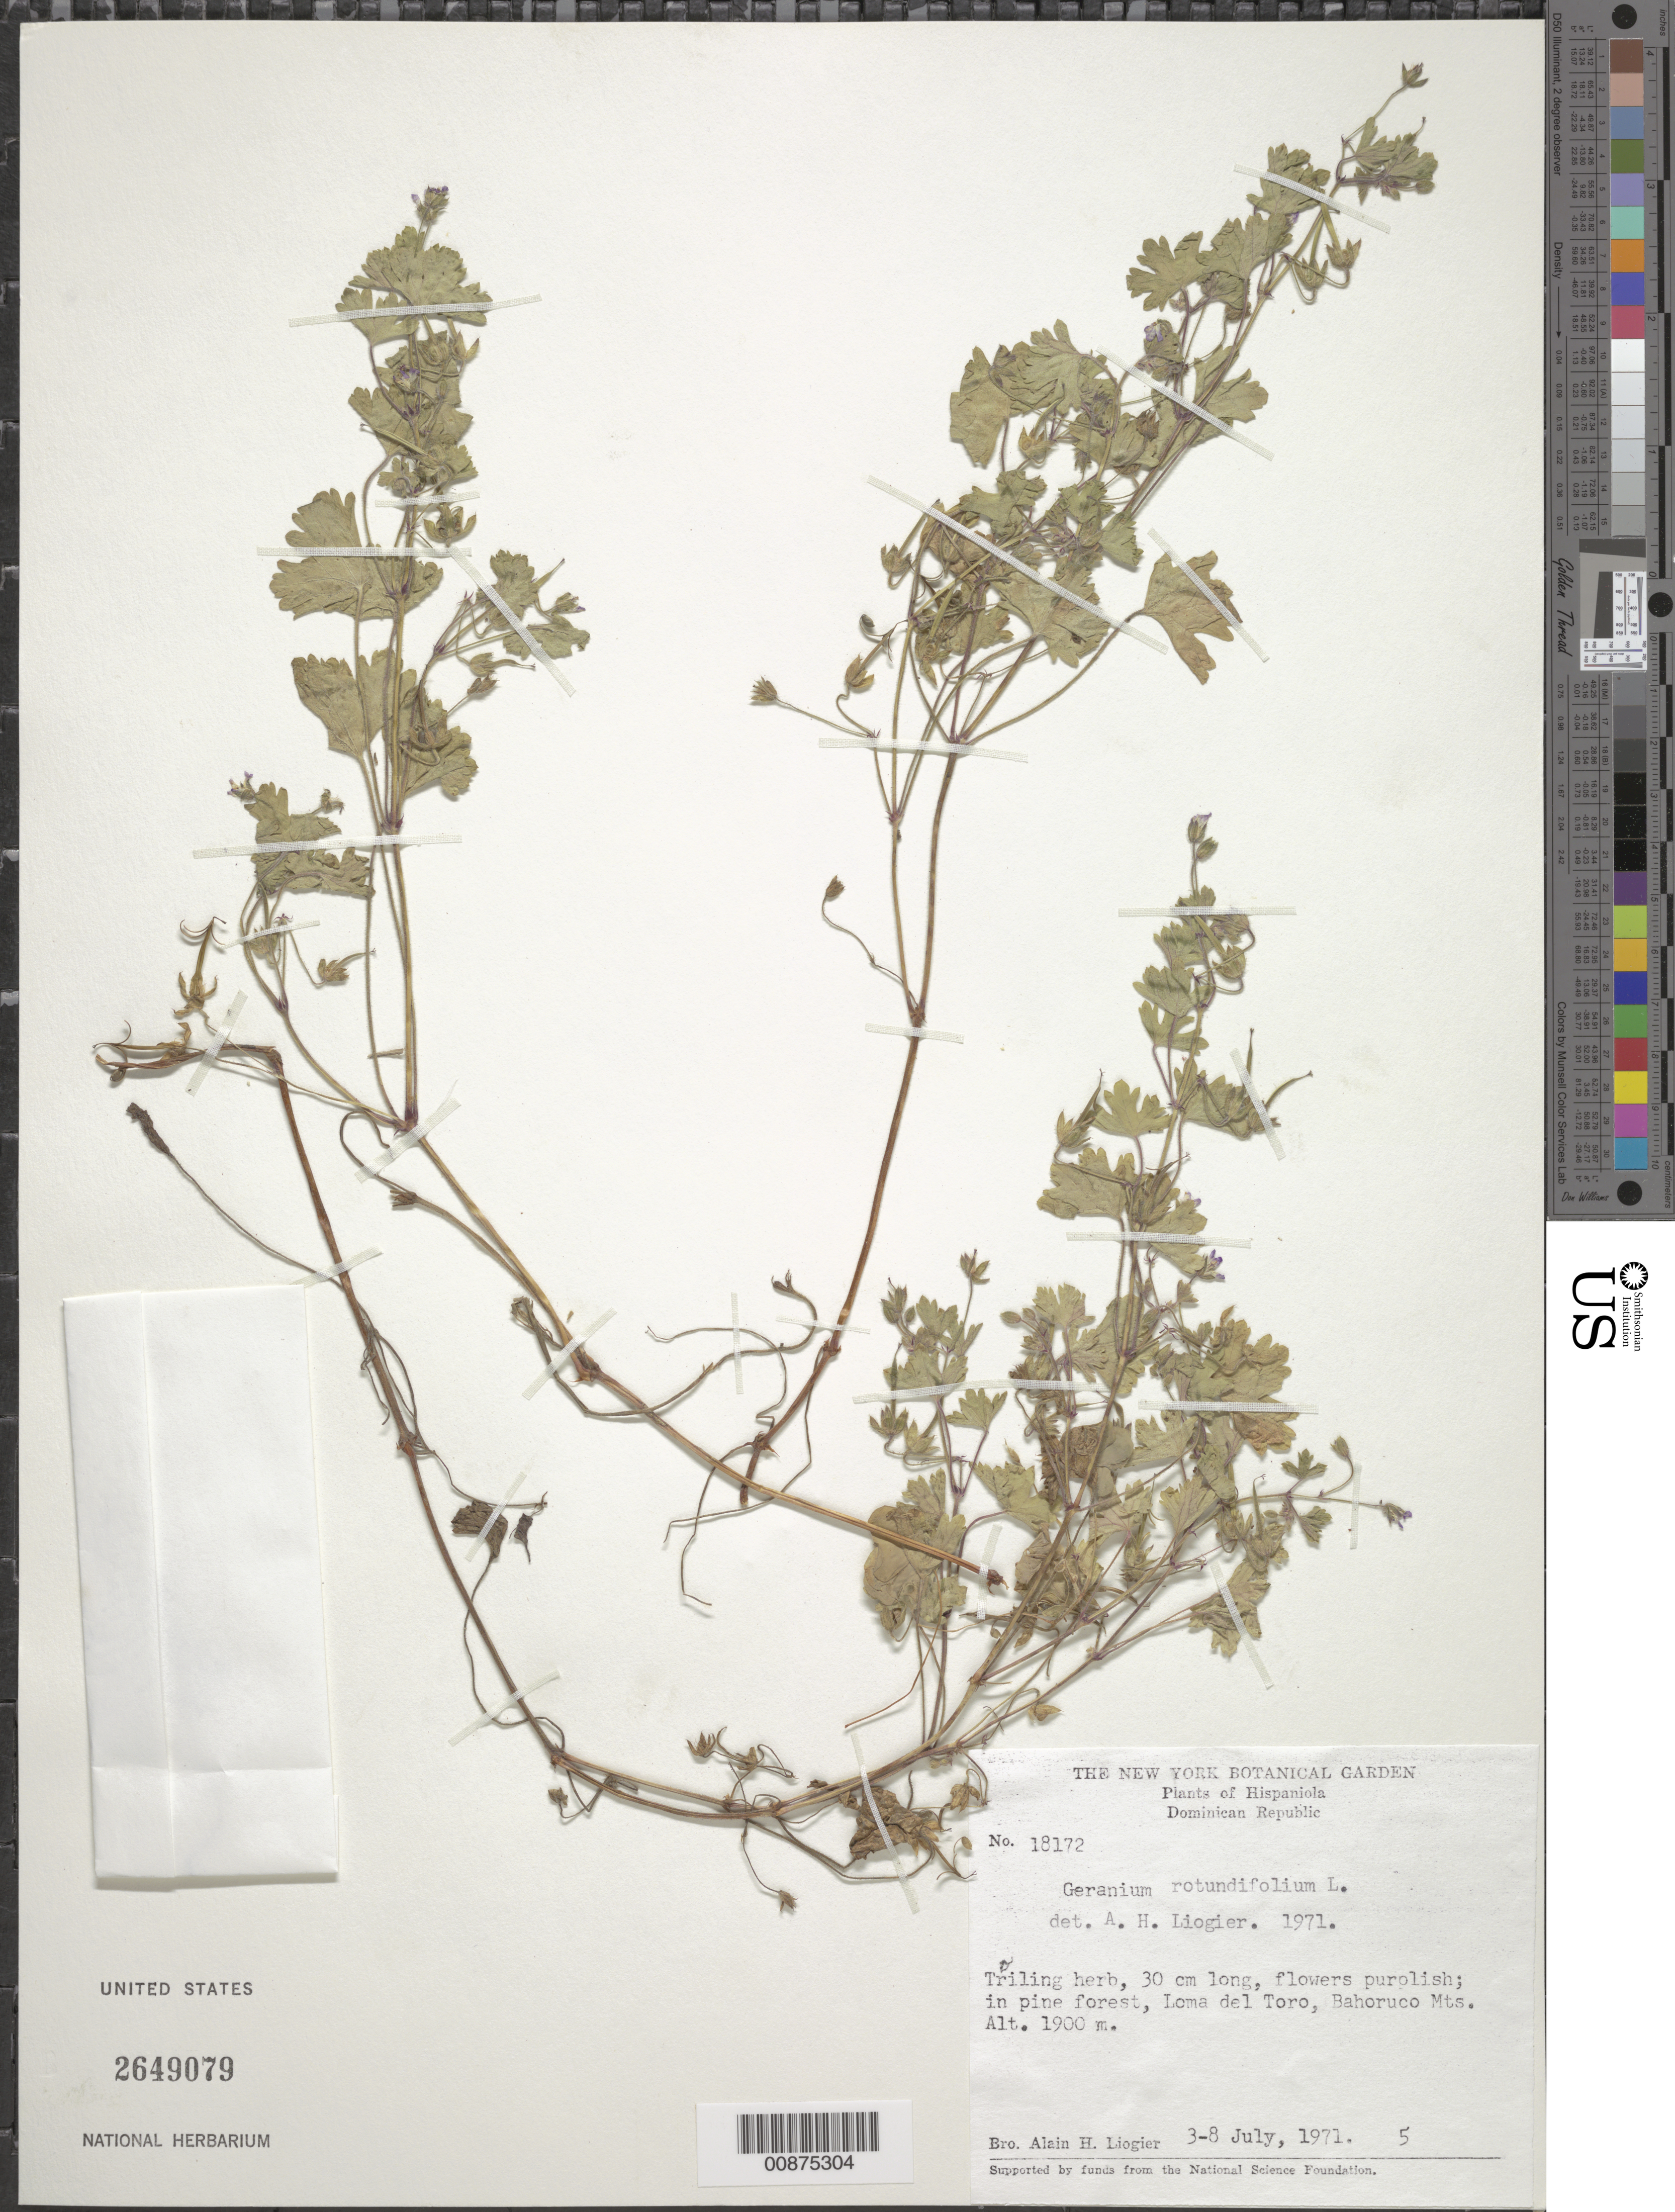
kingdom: Plantae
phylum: Tracheophyta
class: Magnoliopsida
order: Geraniales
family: Geraniaceae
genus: Geranium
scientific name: Geranium rotundifolium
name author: L.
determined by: Liogier, Alain H.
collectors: A. H. Liogier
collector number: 18172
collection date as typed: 03 Jul 1971 to 08 Jul 1971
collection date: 1971-07-03/1971-07-08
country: Dominican Republic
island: Hispaniola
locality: Loma del Toro, Bahoruco Mts.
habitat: In pine forest.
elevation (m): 1900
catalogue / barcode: US 2649079